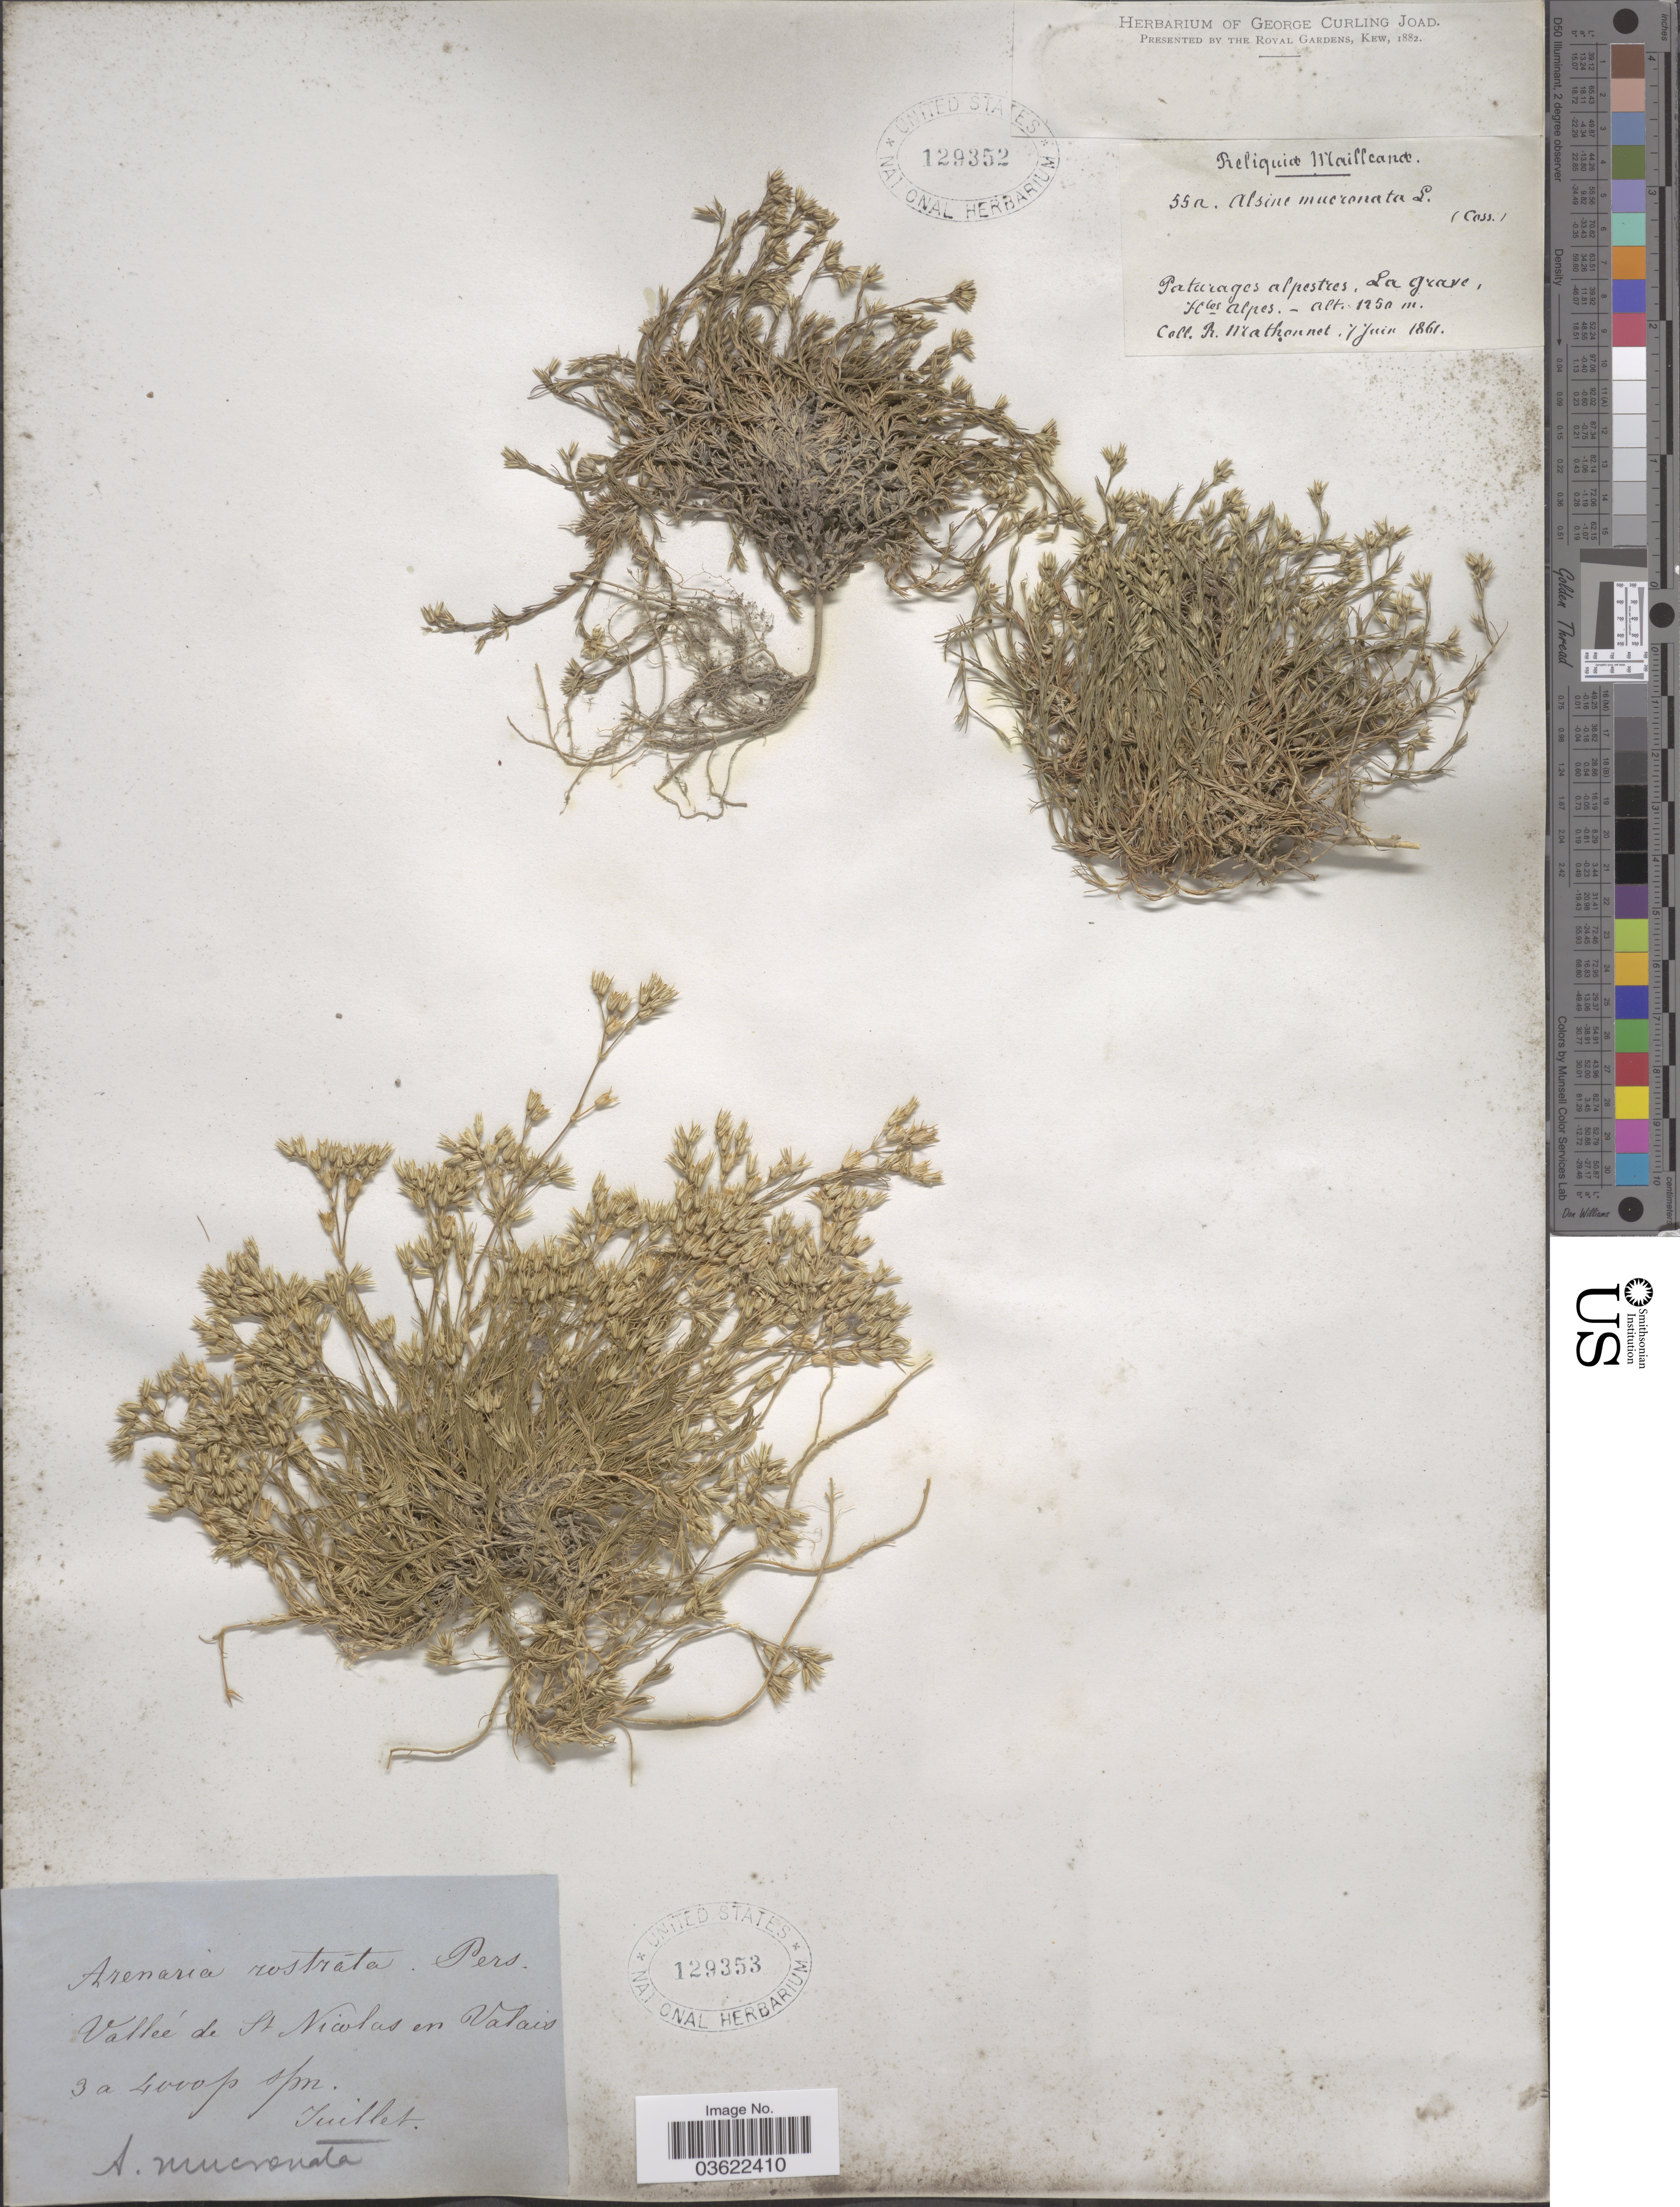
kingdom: Plantae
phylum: Tracheophyta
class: Magnoliopsida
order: Caryophyllales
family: Caryophyllaceae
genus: Arenaria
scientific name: Arenaria mucronata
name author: L.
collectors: R. Mathonnet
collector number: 55n*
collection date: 1861-06-07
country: France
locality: Reliquiæ Maillcanæ. Paturages alpestres, La Grave, Htes Alpes.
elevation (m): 1250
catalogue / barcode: US 129352